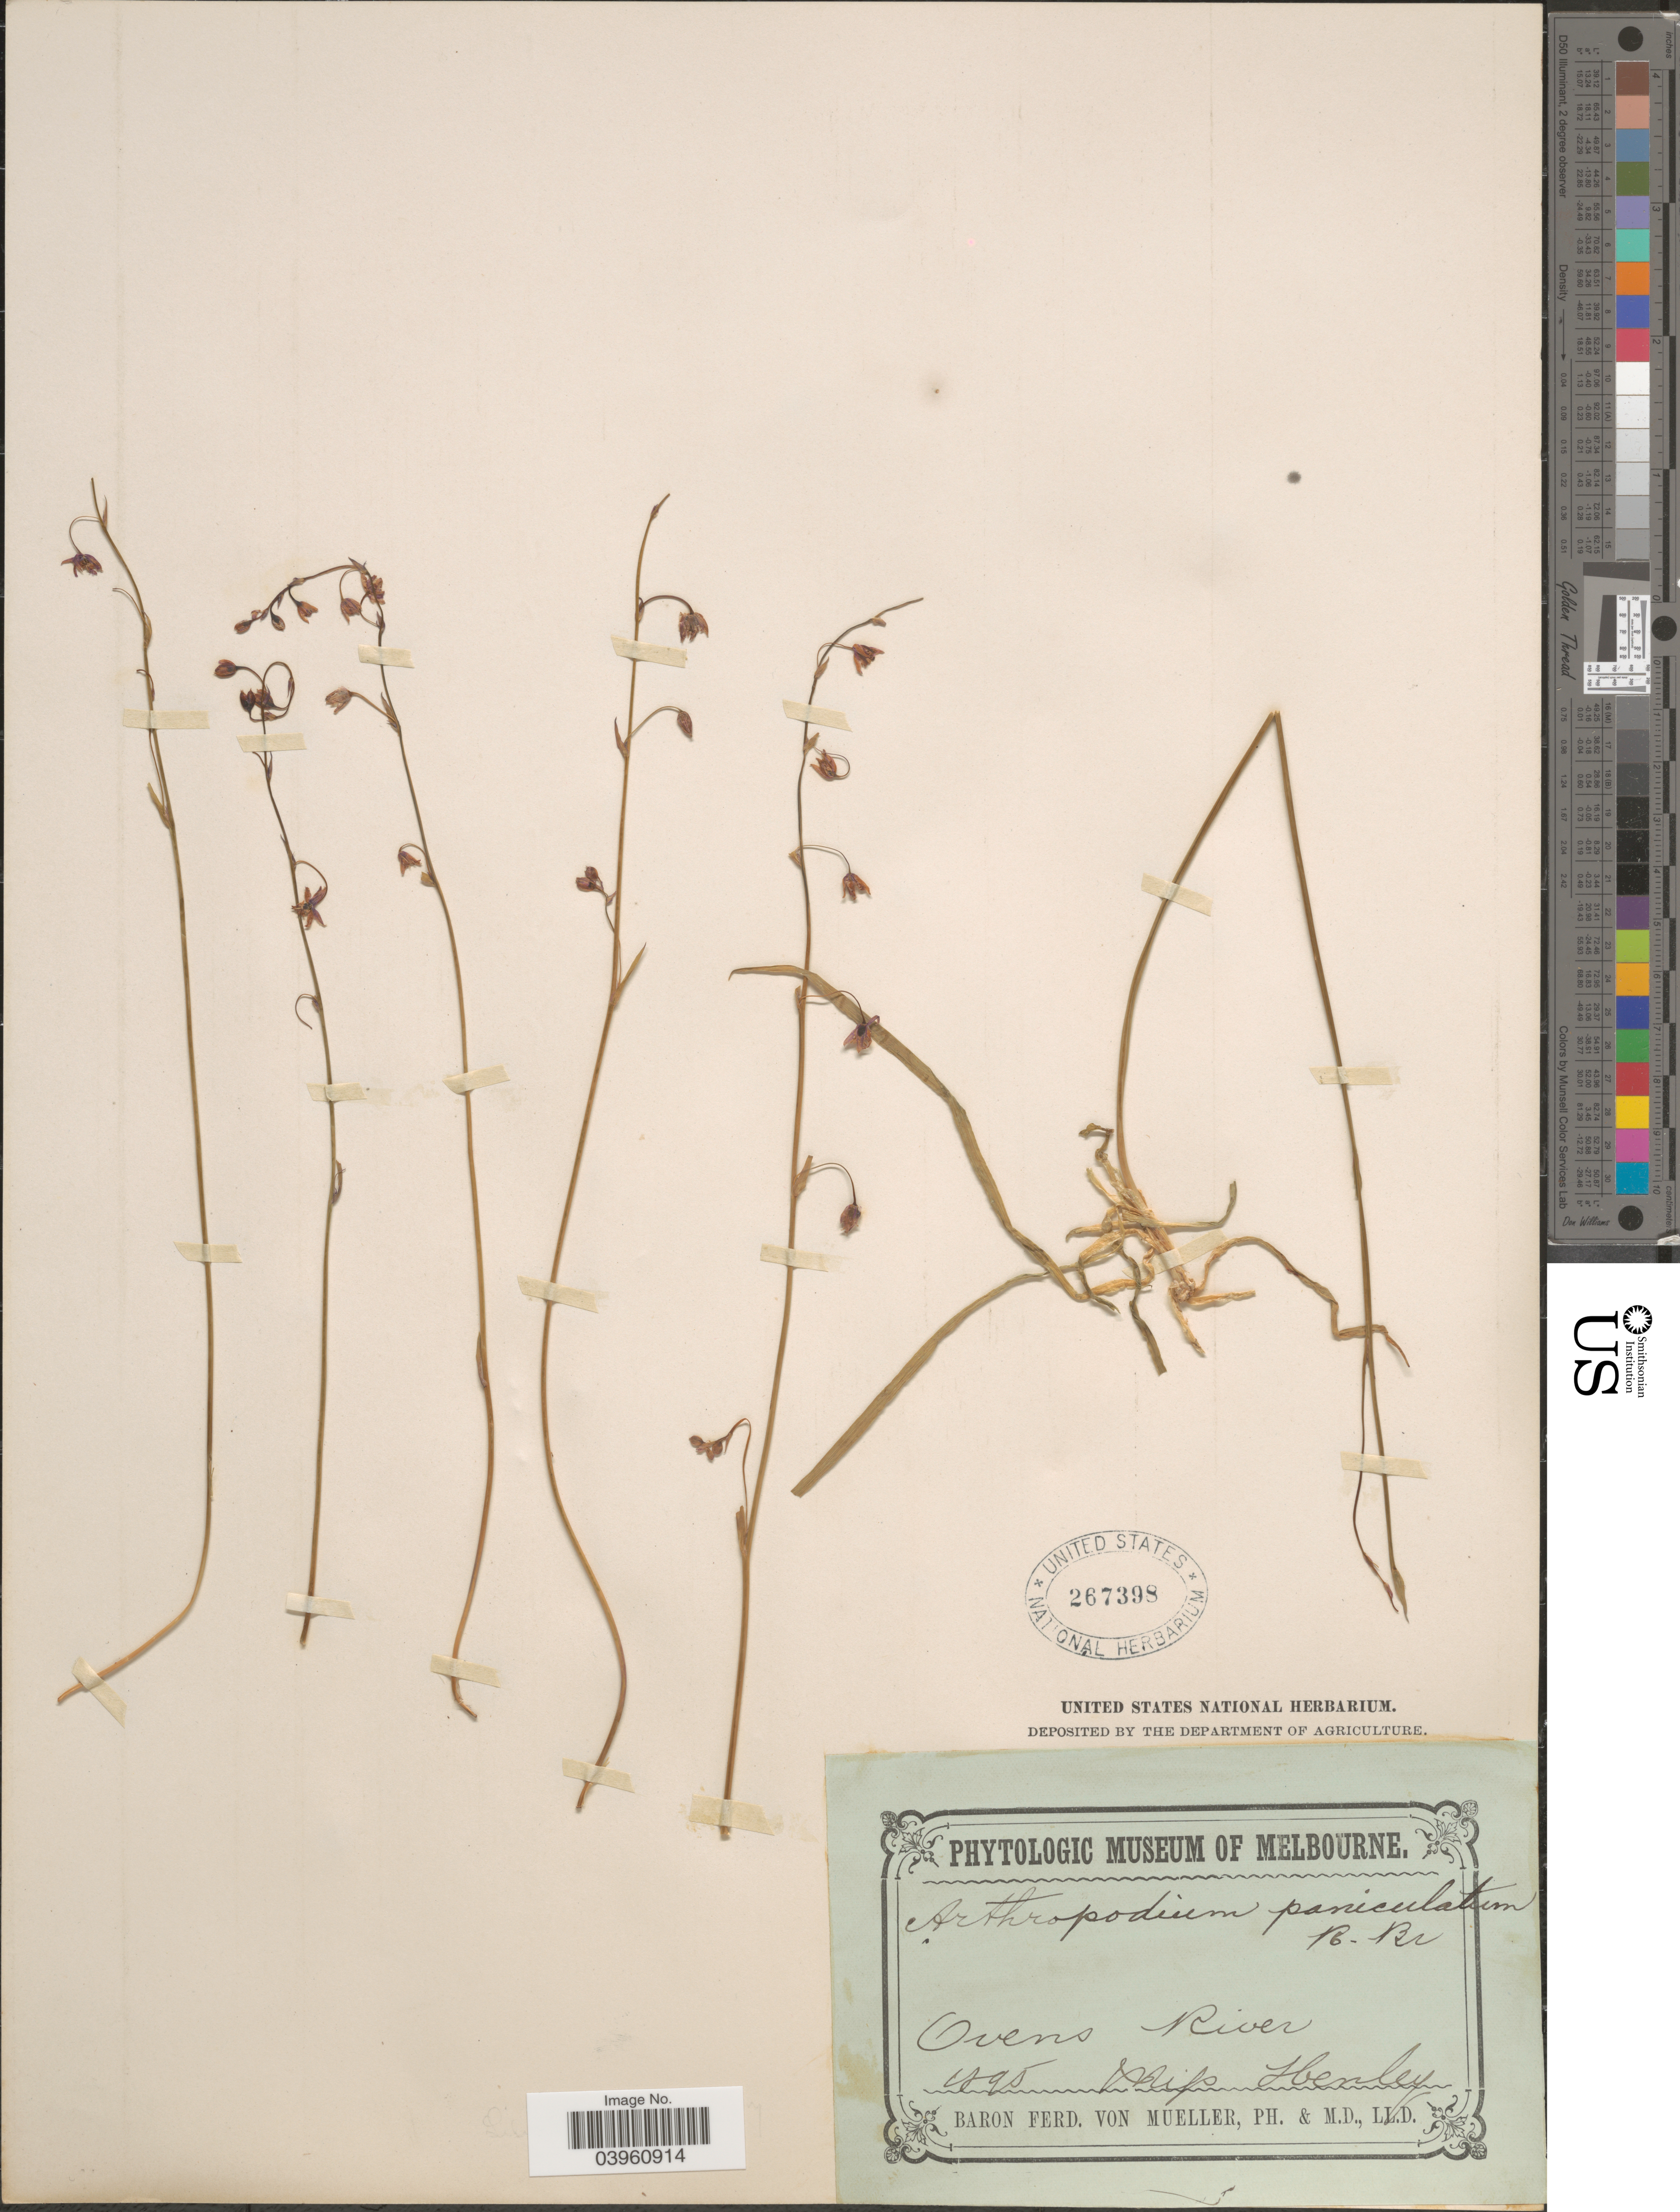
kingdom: Plantae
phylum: Tracheophyta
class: Liliopsida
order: Asparagales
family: Asparagaceae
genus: Arthropodium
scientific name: Arthropodium paniculatum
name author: (Haw.) R. Br.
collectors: Miss Henley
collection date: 1895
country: Australia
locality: Ovens River.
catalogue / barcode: US 267398